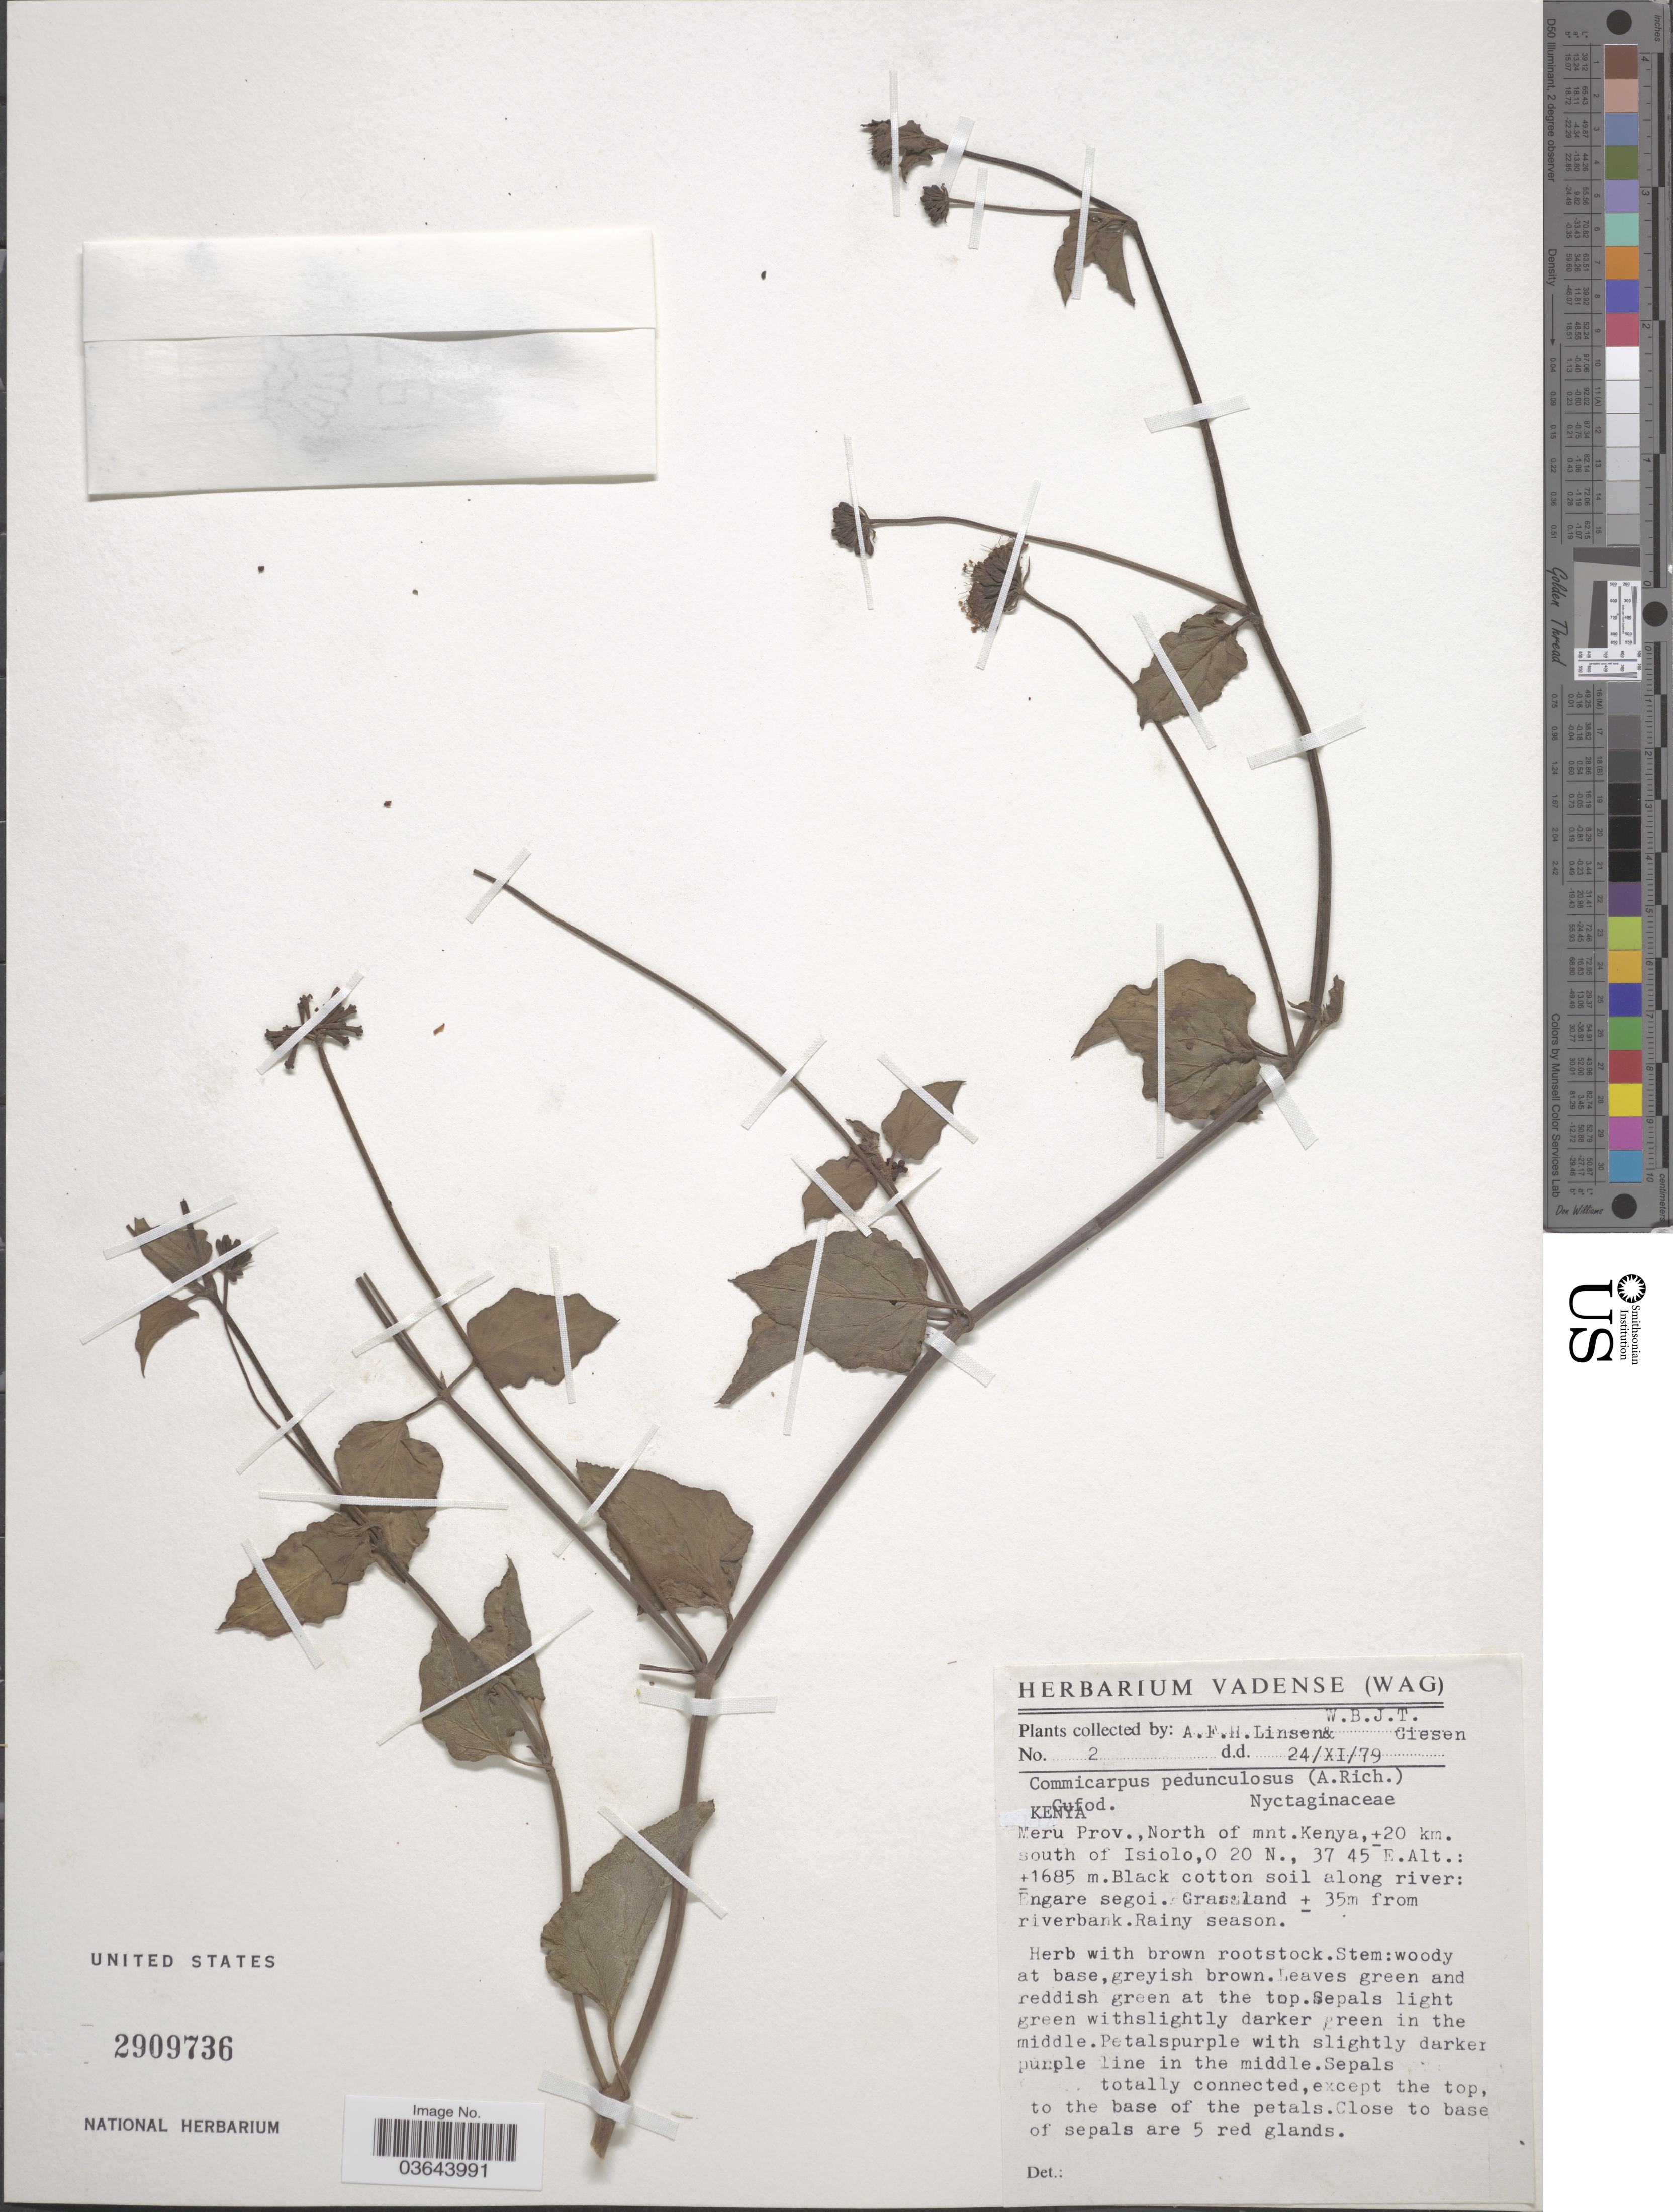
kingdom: Plantae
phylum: Tracheophyta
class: Magnoliopsida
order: Caryophyllales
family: Nyctaginaceae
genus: Boerhavia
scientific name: Boerhavia pedunculosa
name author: A. Rich.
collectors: A. Linsen & W. Giesen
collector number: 2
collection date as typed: Transcribed d/m/y: 24/11/79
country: Kenya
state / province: Meru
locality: North of mnt. Kenya, ± 20 km. south of Isiolo.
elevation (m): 1685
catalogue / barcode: US 2909736